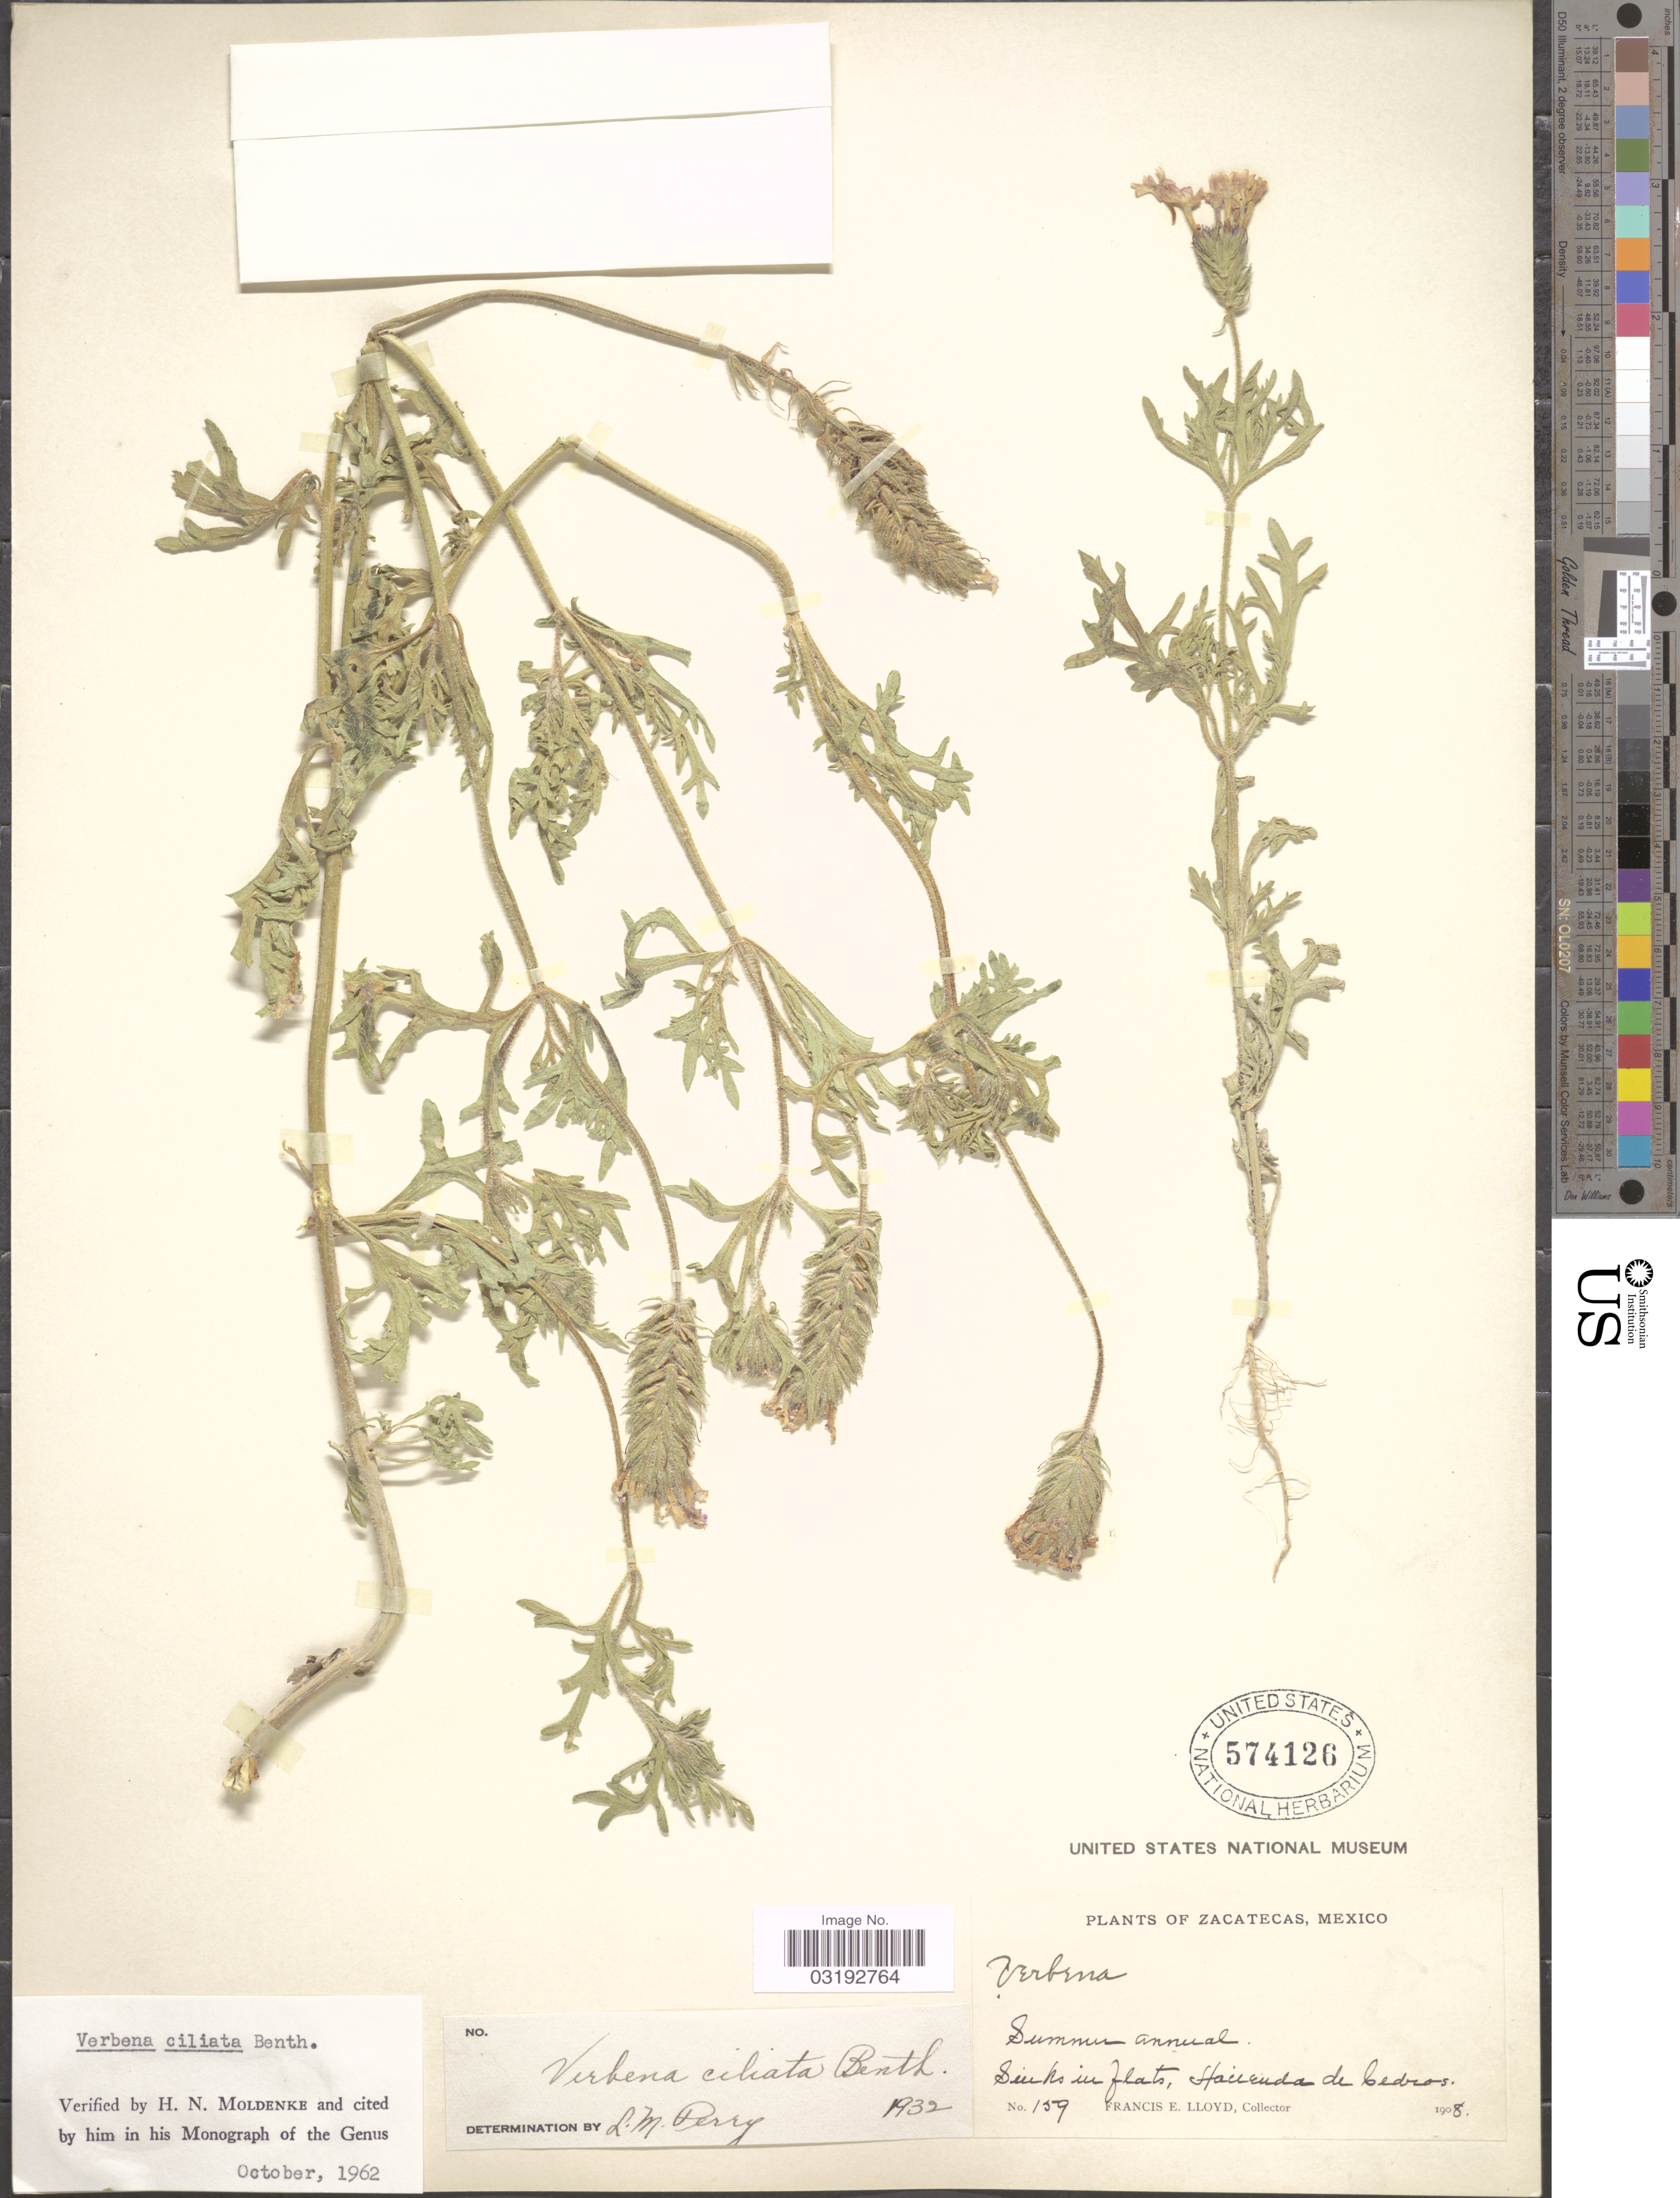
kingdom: Plantae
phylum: Tracheophyta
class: Magnoliopsida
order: Lamiales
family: Verbenaceae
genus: Verbena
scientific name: Verbena ciliata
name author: Benth.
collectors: Lloyd, C. E.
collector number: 159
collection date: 1908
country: Mexico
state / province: Zacatecas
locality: Hacienda de Cedros.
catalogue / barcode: US 574126